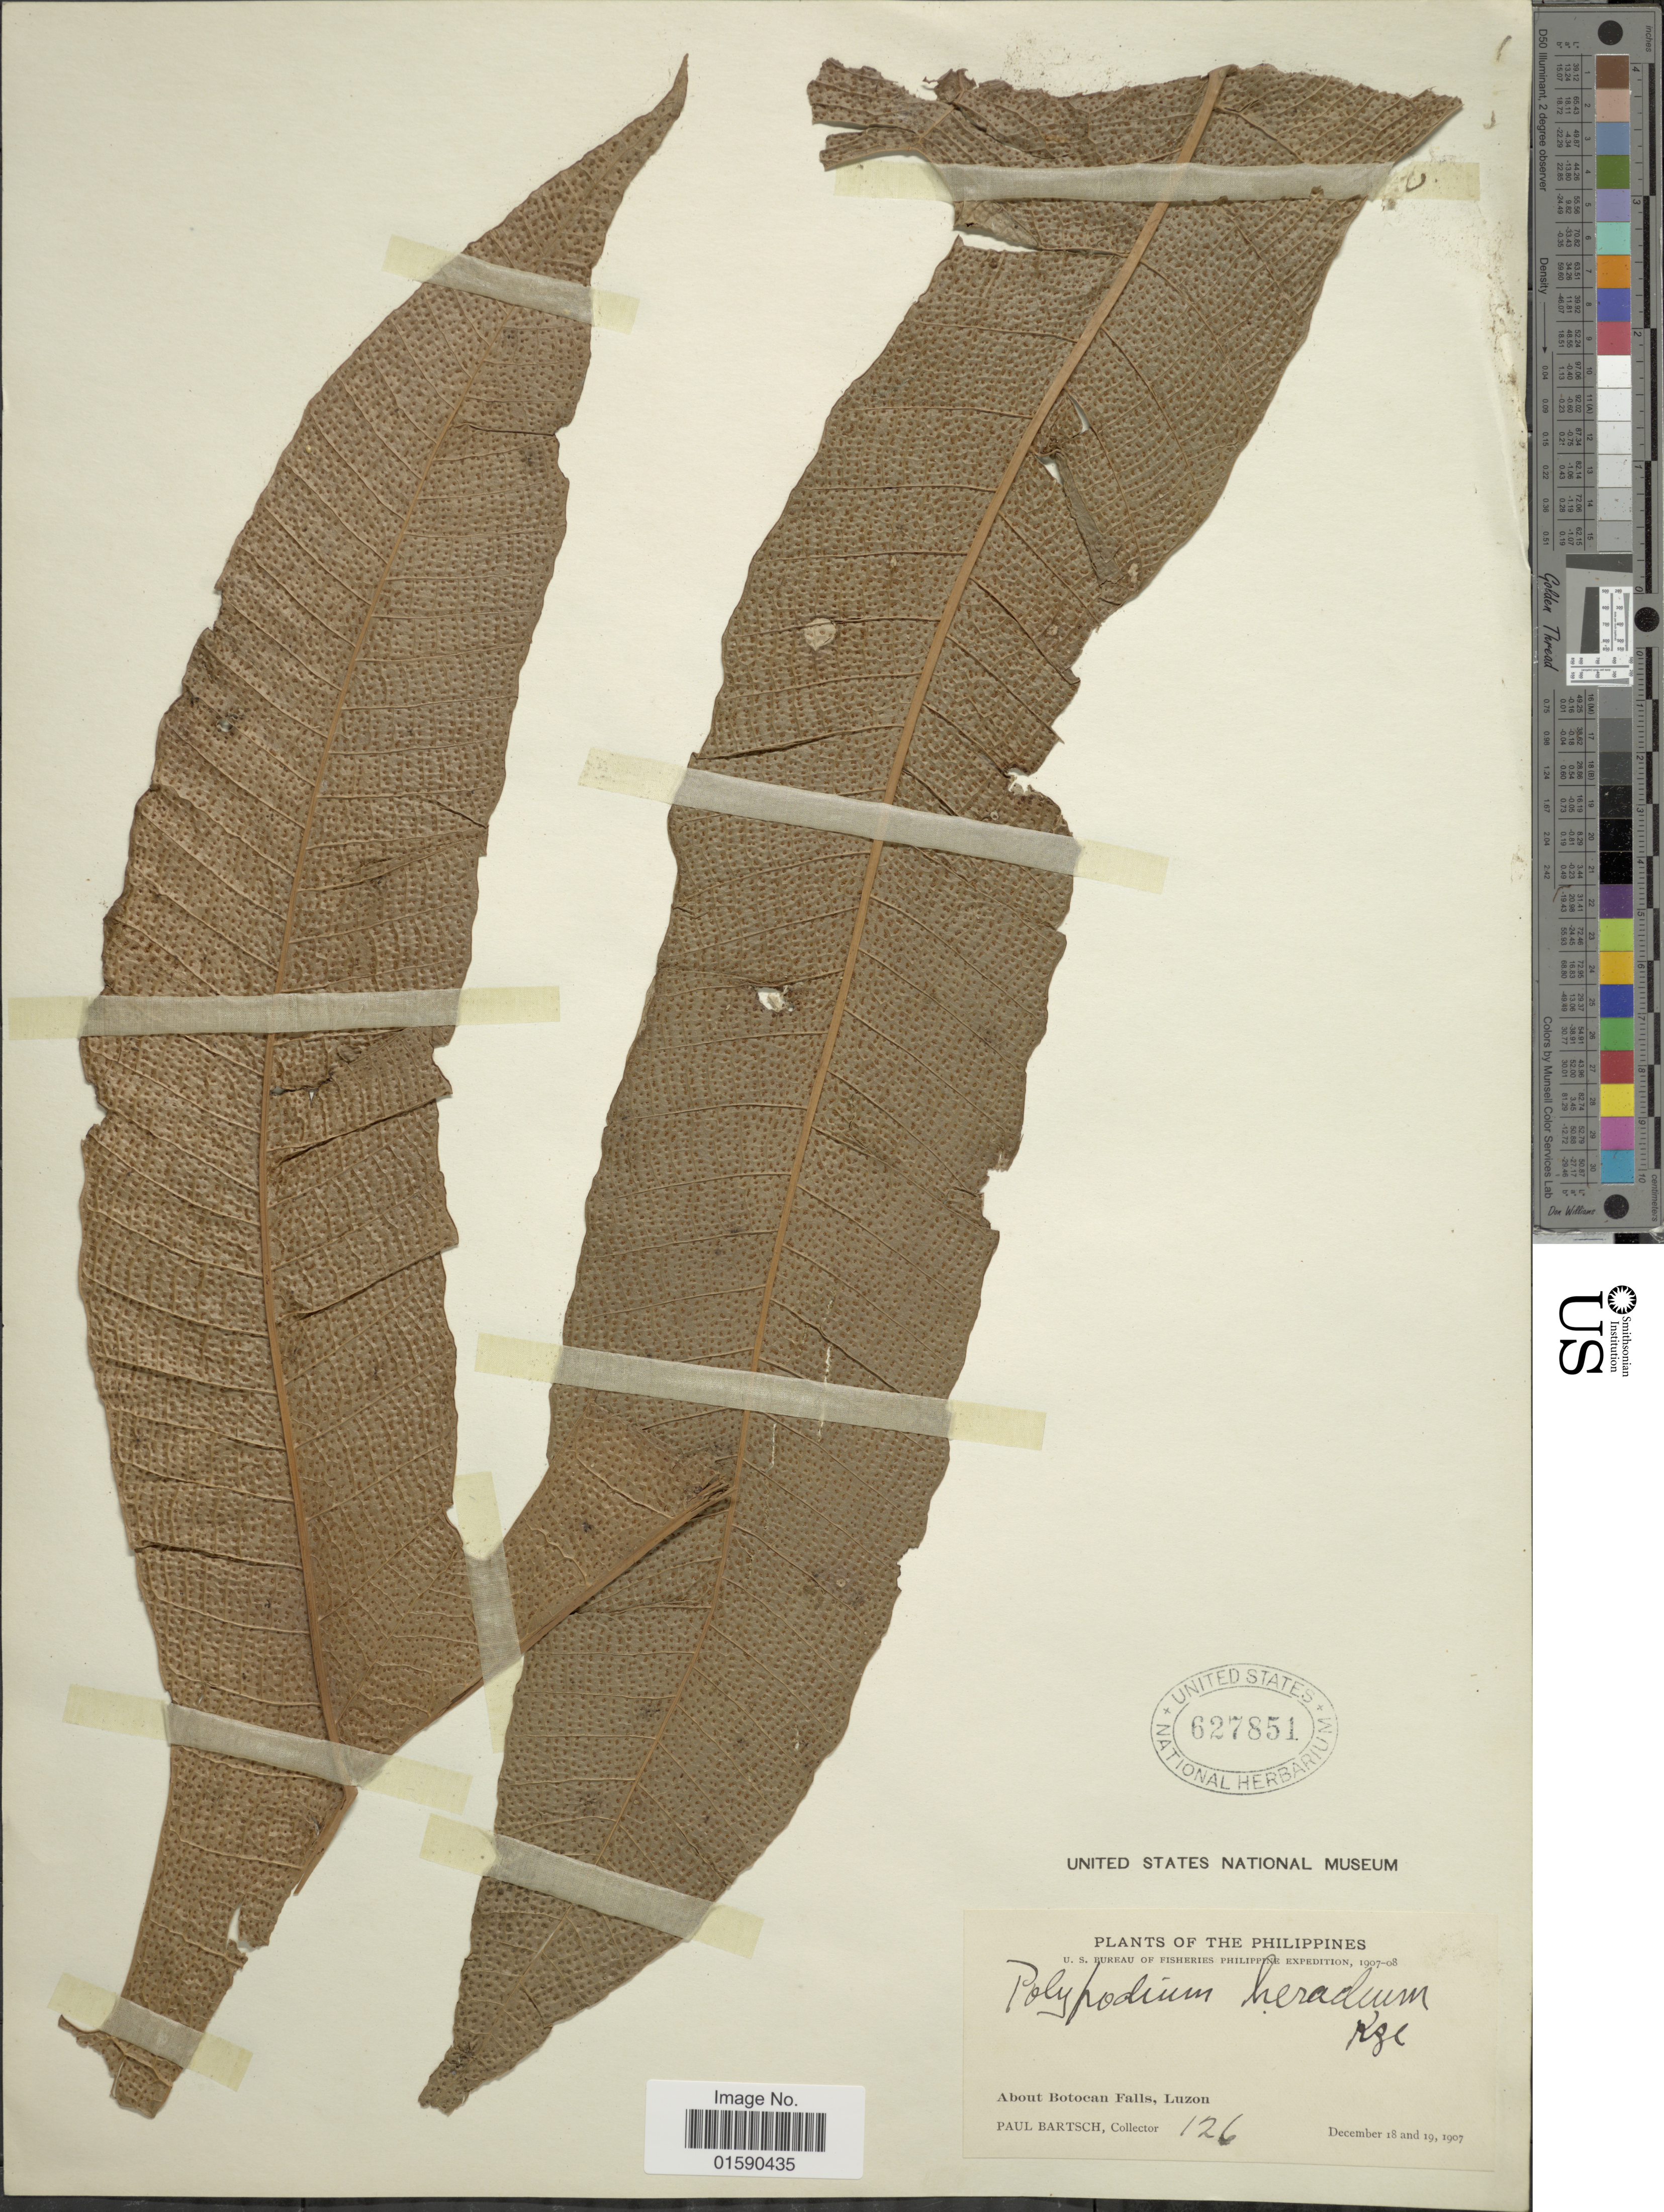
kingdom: Plantae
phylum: Tracheophyta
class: Polypodiopsida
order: Polypodiales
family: Polypodiaceae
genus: Aglaomorpha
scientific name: Aglaomorpha heraclea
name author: (Kunze) Copel.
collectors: P. Bartsch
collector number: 126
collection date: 1907-12-18/1907-12-19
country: Philippines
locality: About Botocan Fallas, Luzon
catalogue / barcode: US 627851